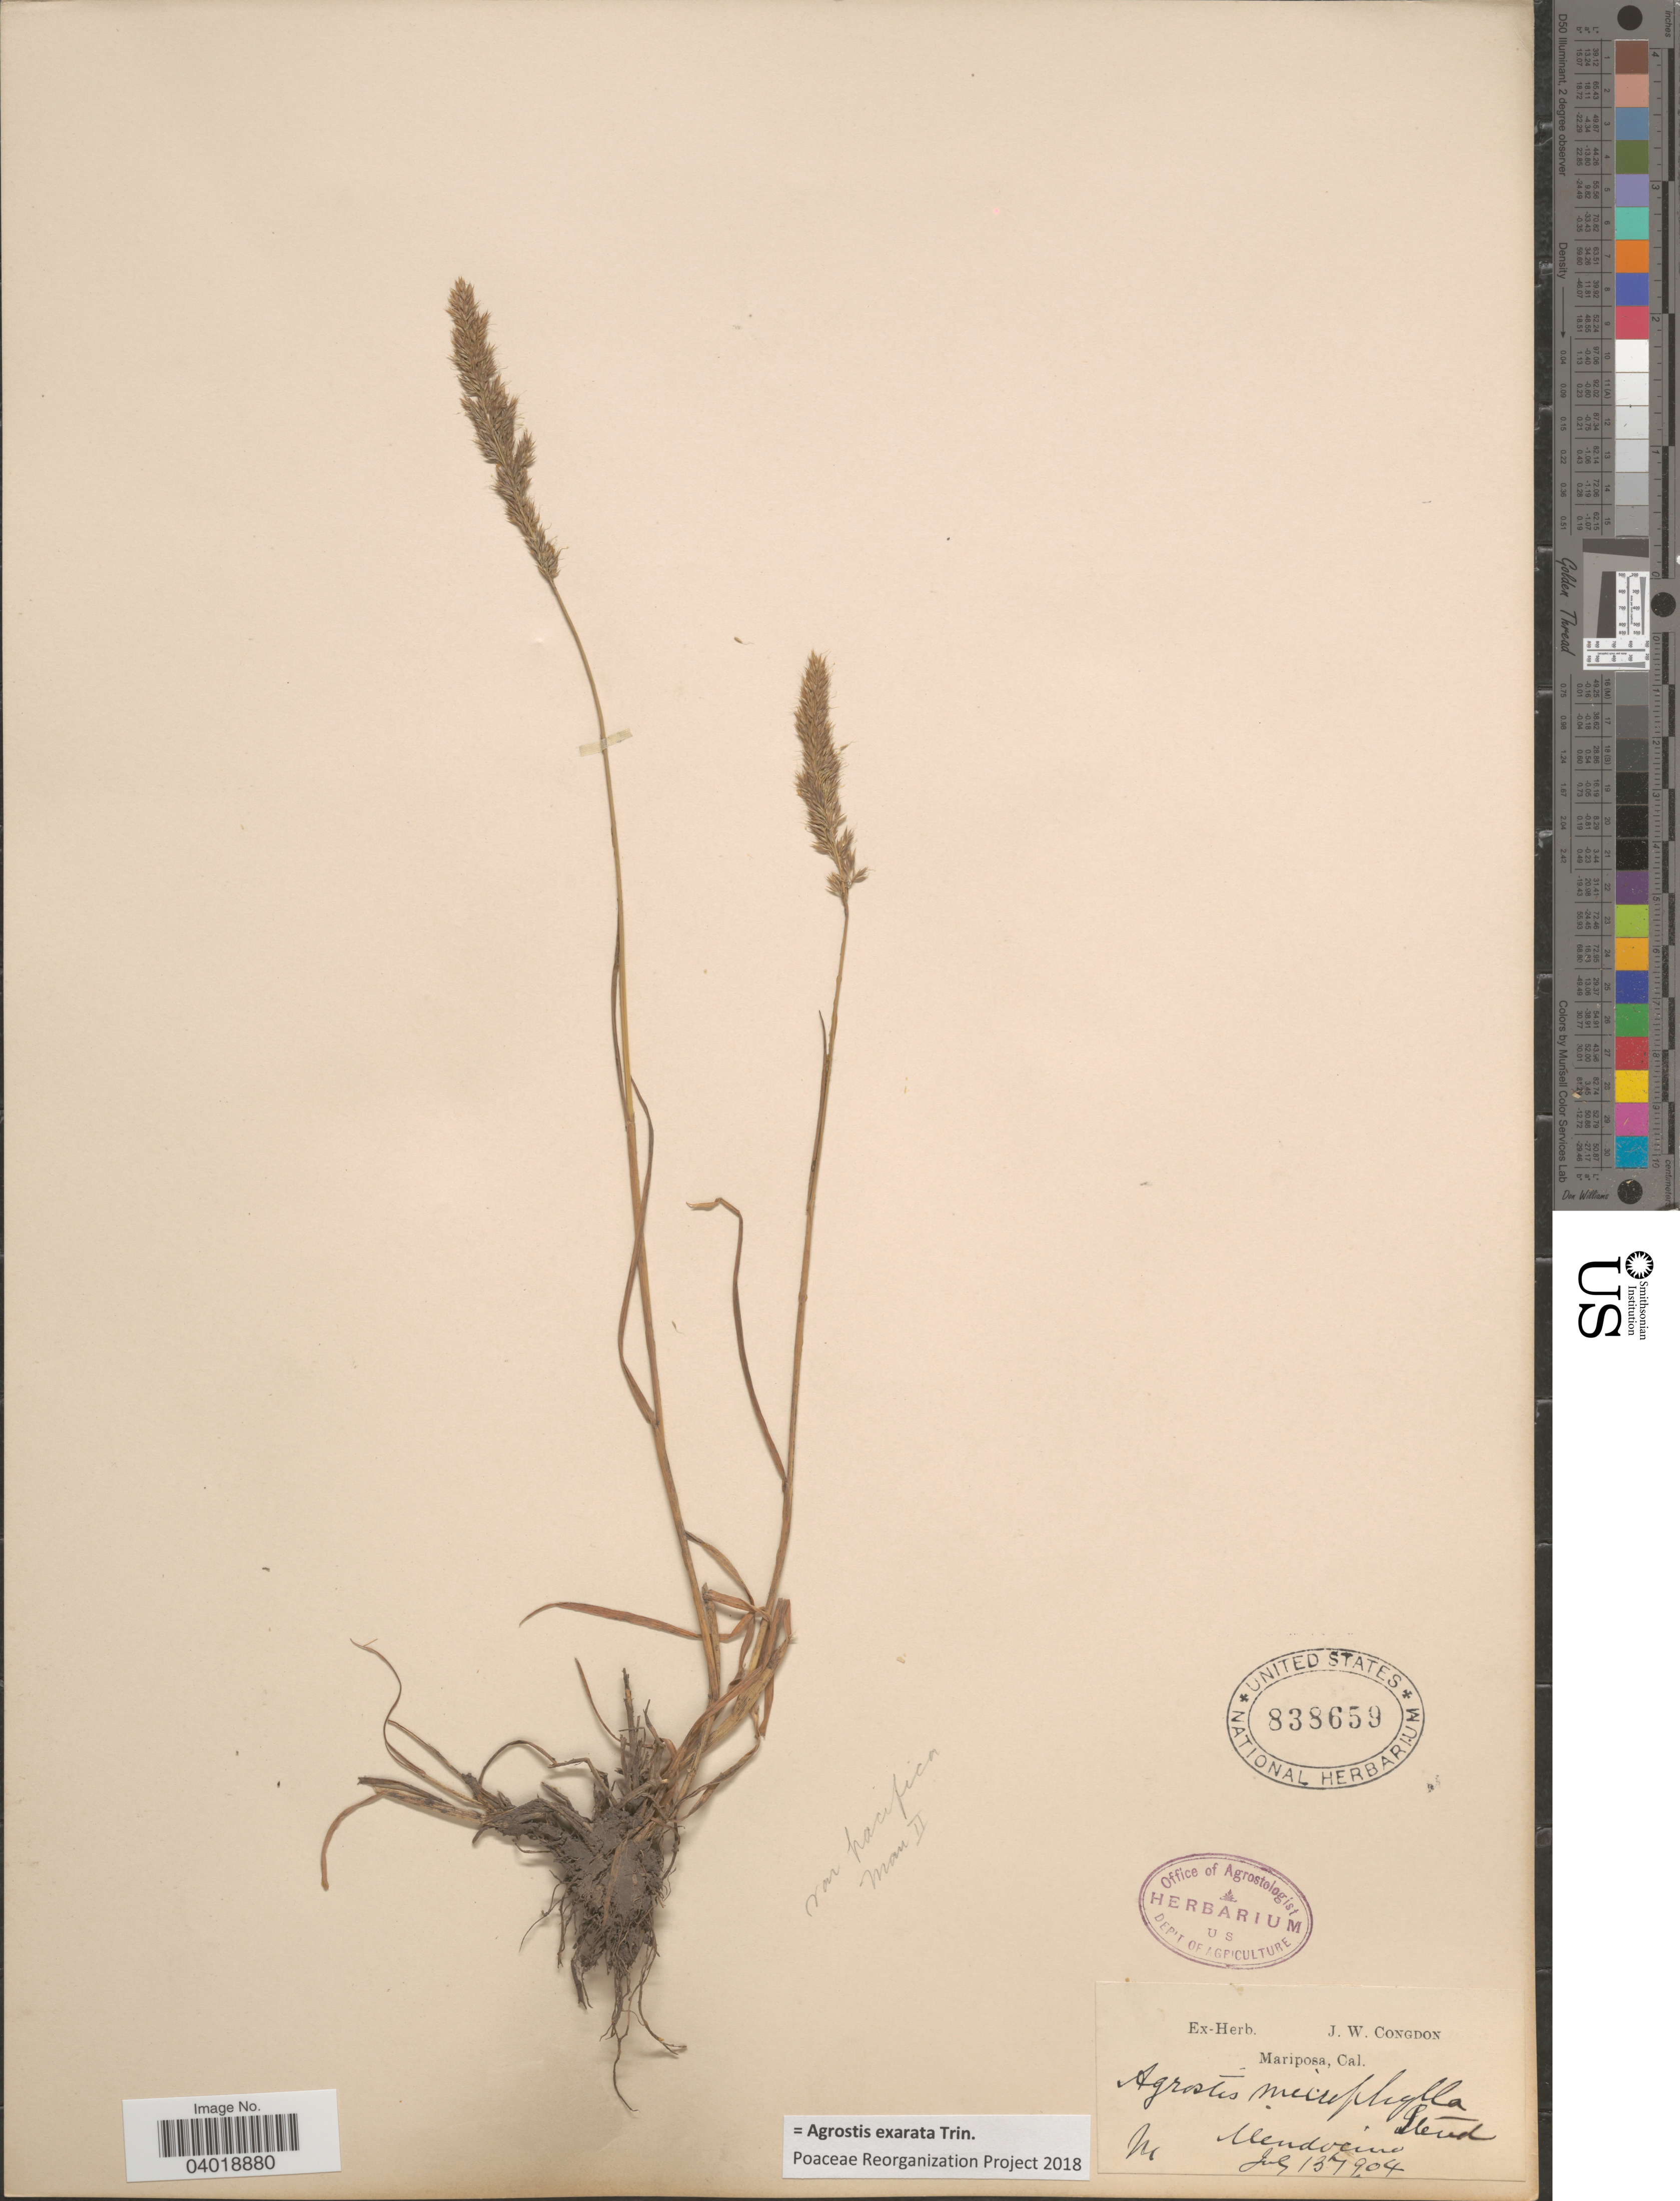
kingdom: Plantae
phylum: Tracheophyta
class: Liliopsida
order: Poales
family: Poaceae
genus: Agrostis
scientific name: Agrostis exarata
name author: Trin.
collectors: ex herb. J. W. Congdon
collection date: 1904-07-13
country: United States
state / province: California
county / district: Mendocino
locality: Mariposa. Mendocino.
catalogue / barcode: US 838659